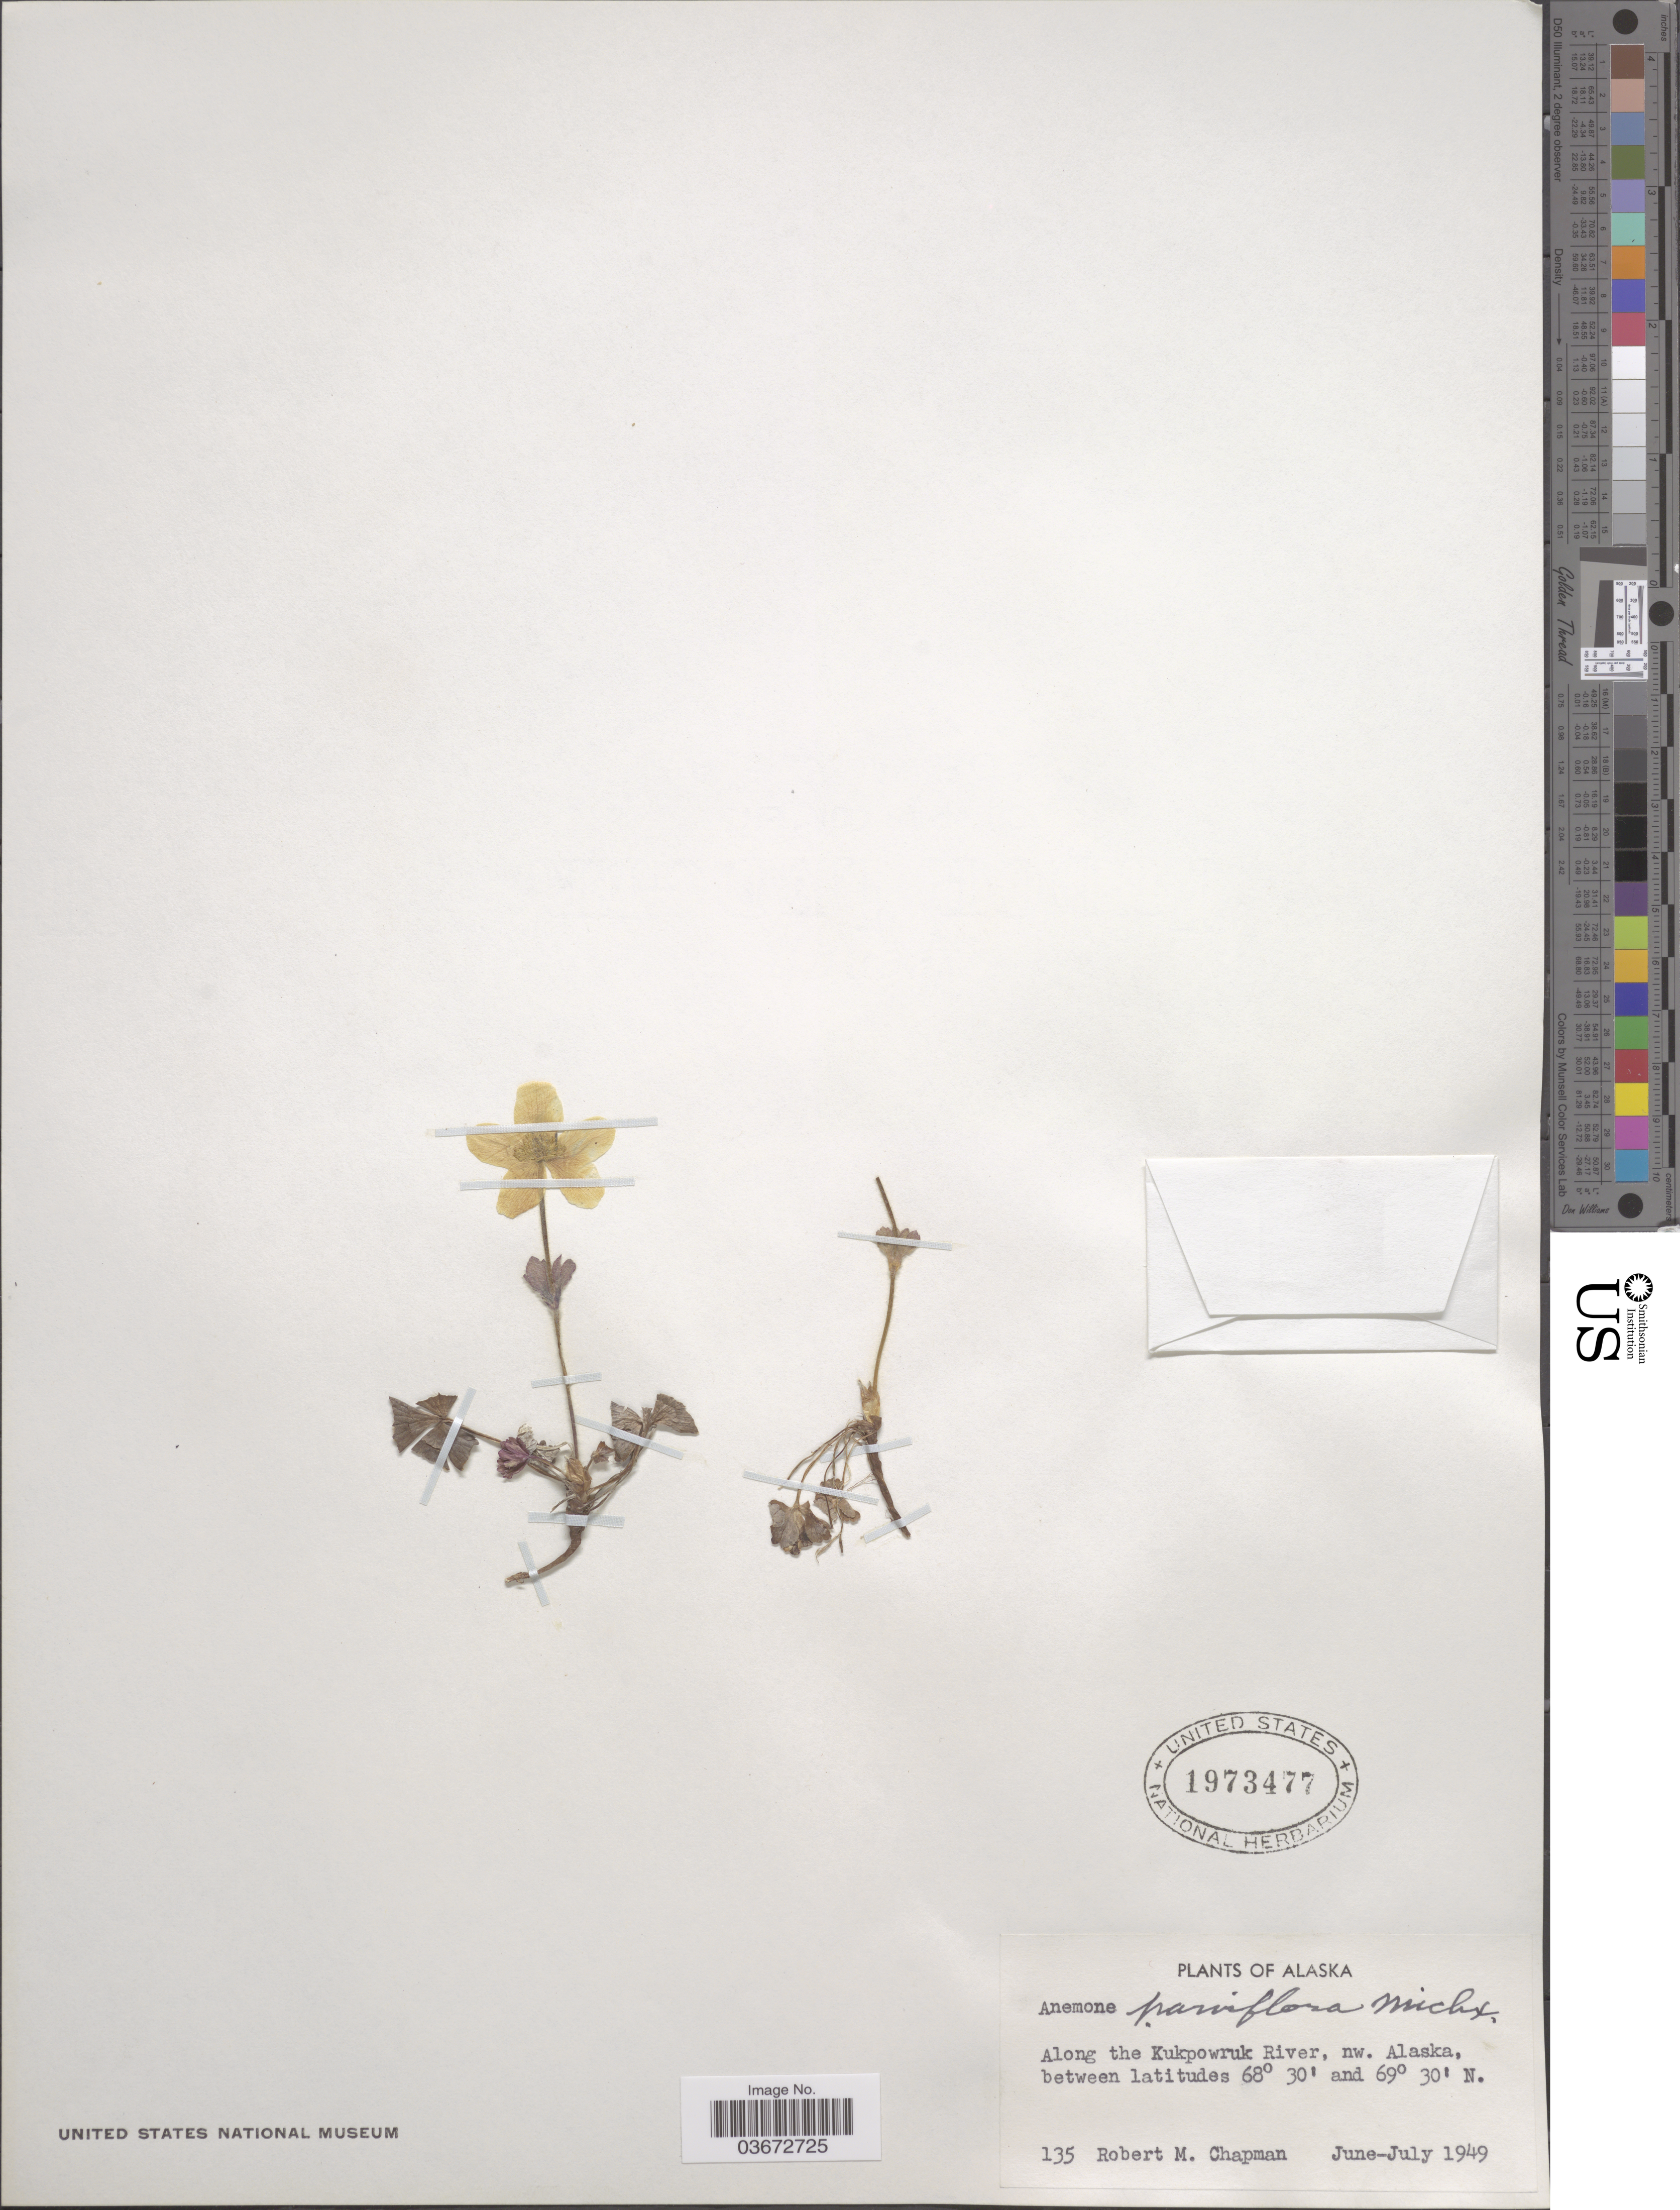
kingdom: Plantae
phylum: Tracheophyta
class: Magnoliopsida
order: Ranunculales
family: Ranunculaceae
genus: Anemone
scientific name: Anemone parviflora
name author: Michx.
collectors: R. M. Chapman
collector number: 135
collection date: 1949-06/1949-07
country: United States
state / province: Alaska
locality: Along the Kukpowruk River, nw. Alaska.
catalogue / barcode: US 1973477